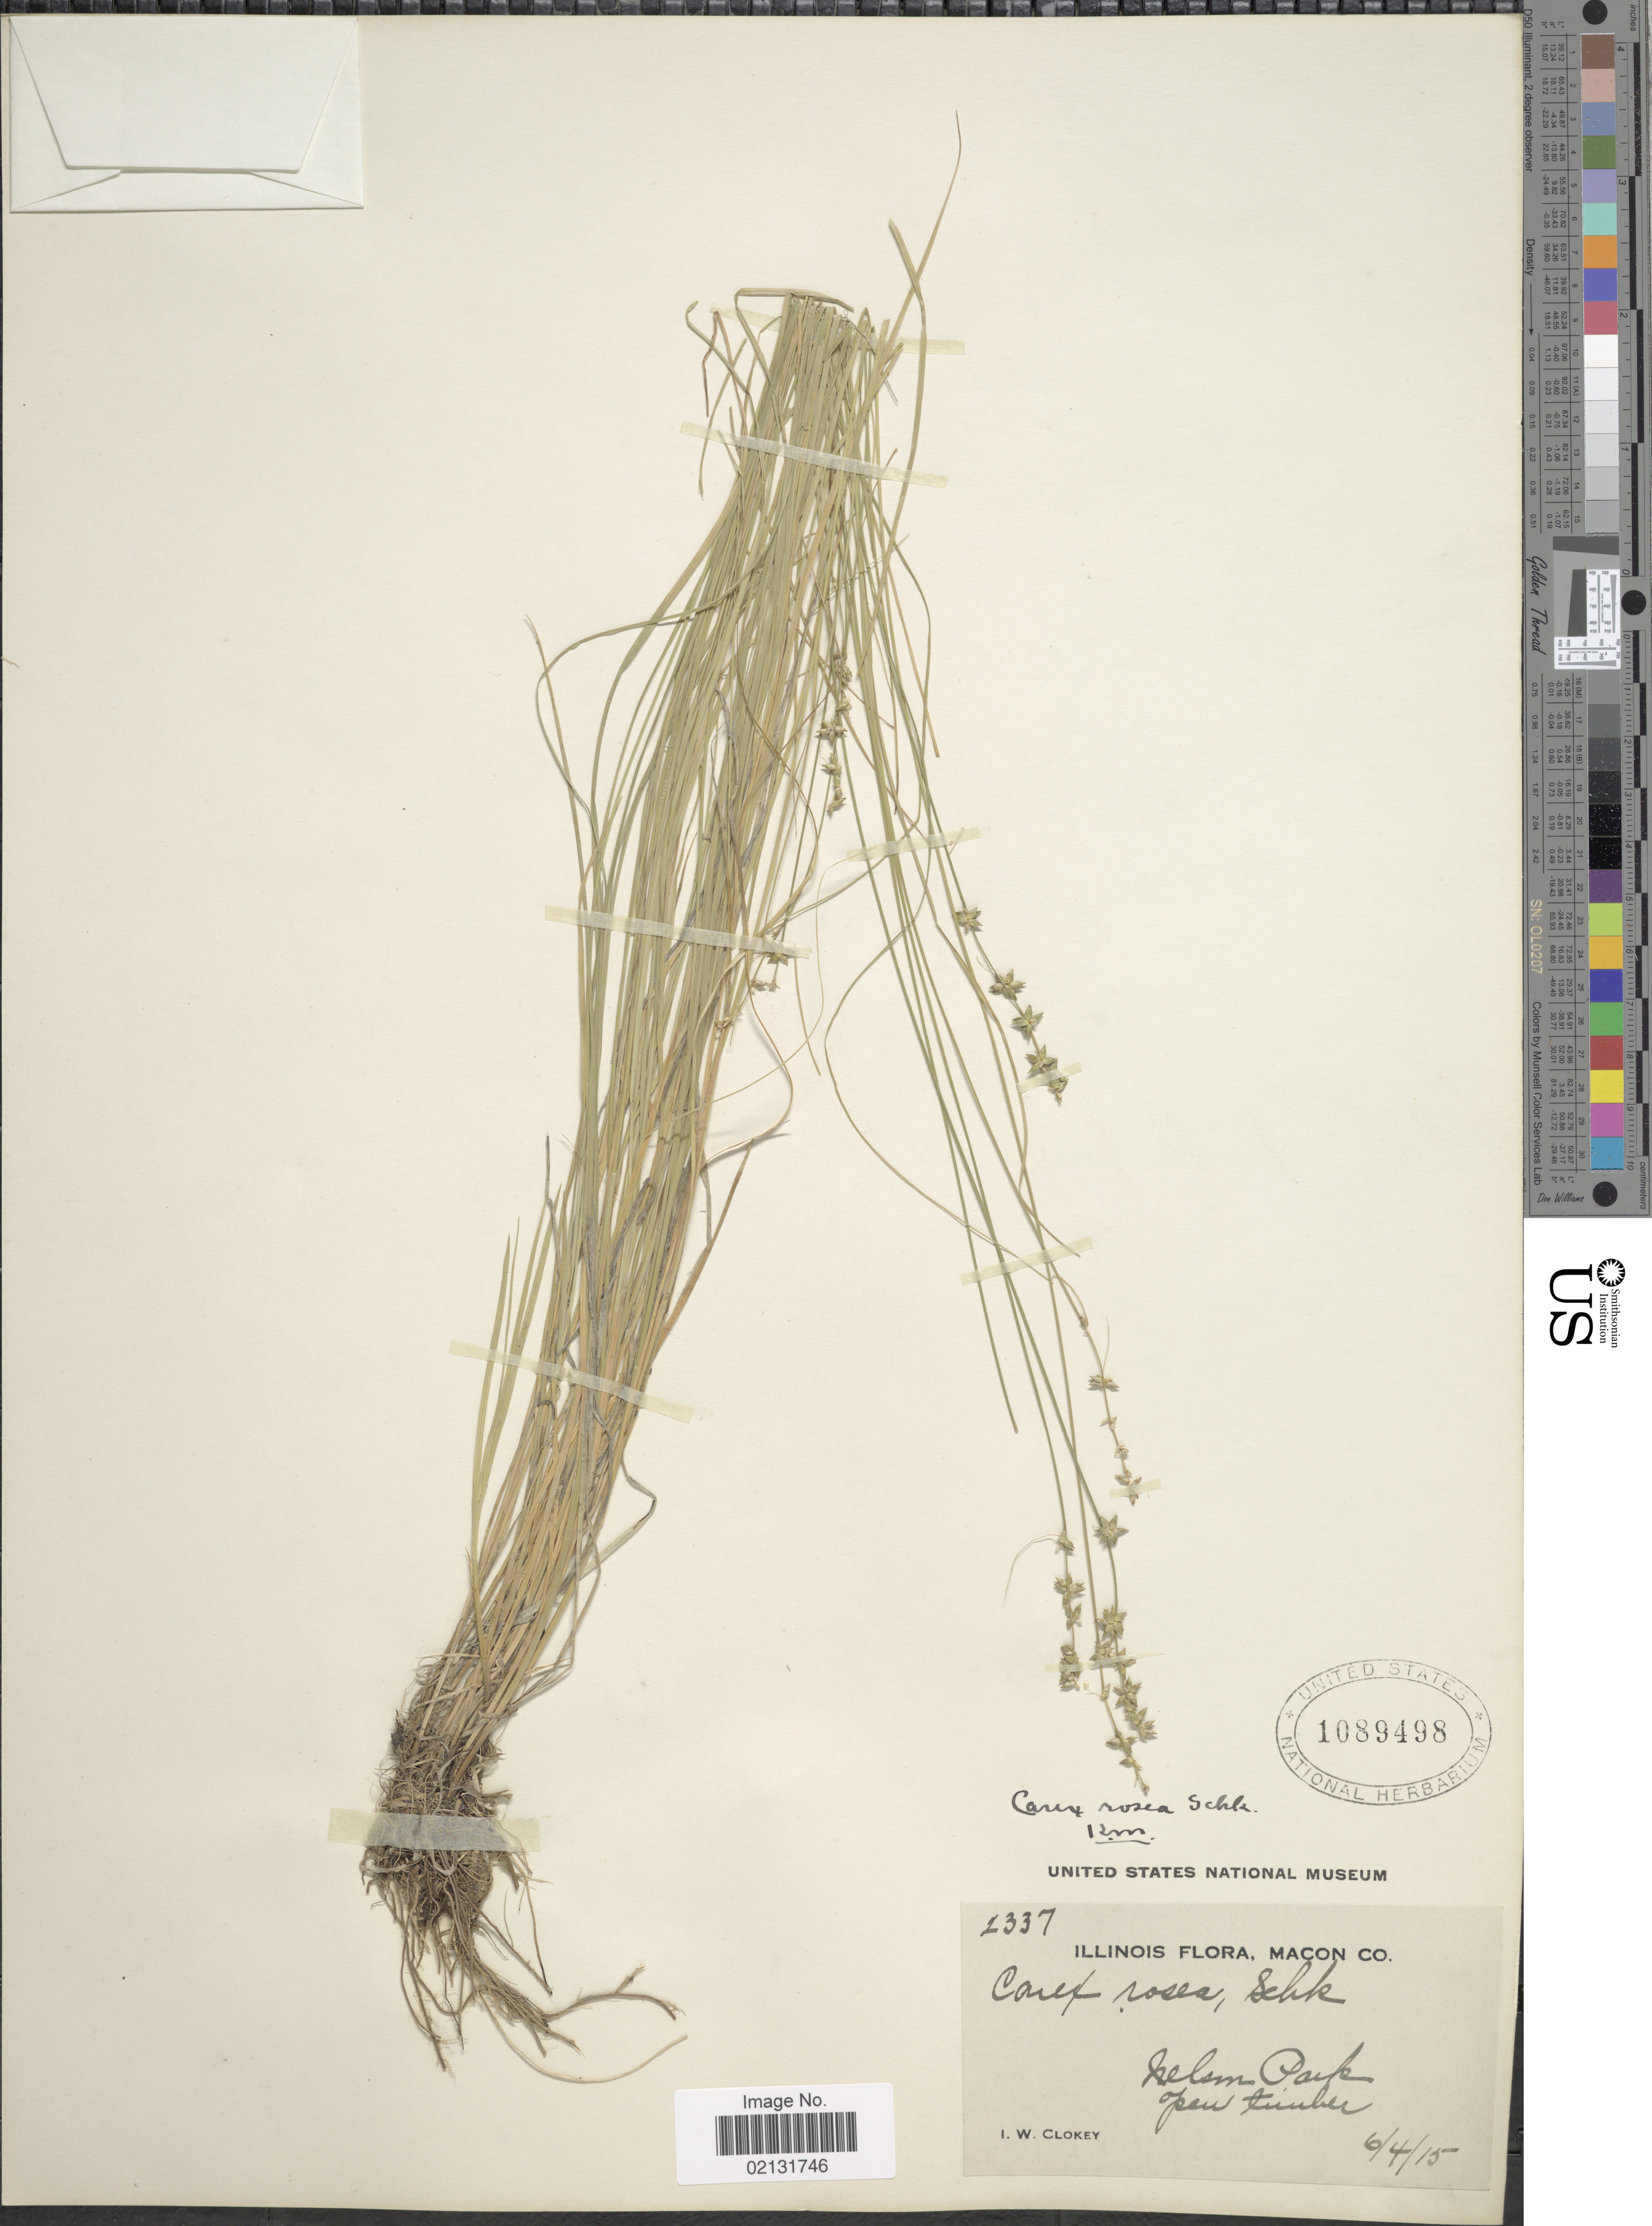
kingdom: Plantae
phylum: Tracheophyta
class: Liliopsida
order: Poales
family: Cyperaceae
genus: Carex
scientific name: Carex rosea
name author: Willd.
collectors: I. W. Clokey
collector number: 2337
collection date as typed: Transcribed d/m/y: 4/6/15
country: United States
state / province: Illinois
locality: Macon Co., Nelson Park, open timber.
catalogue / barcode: US 1089498